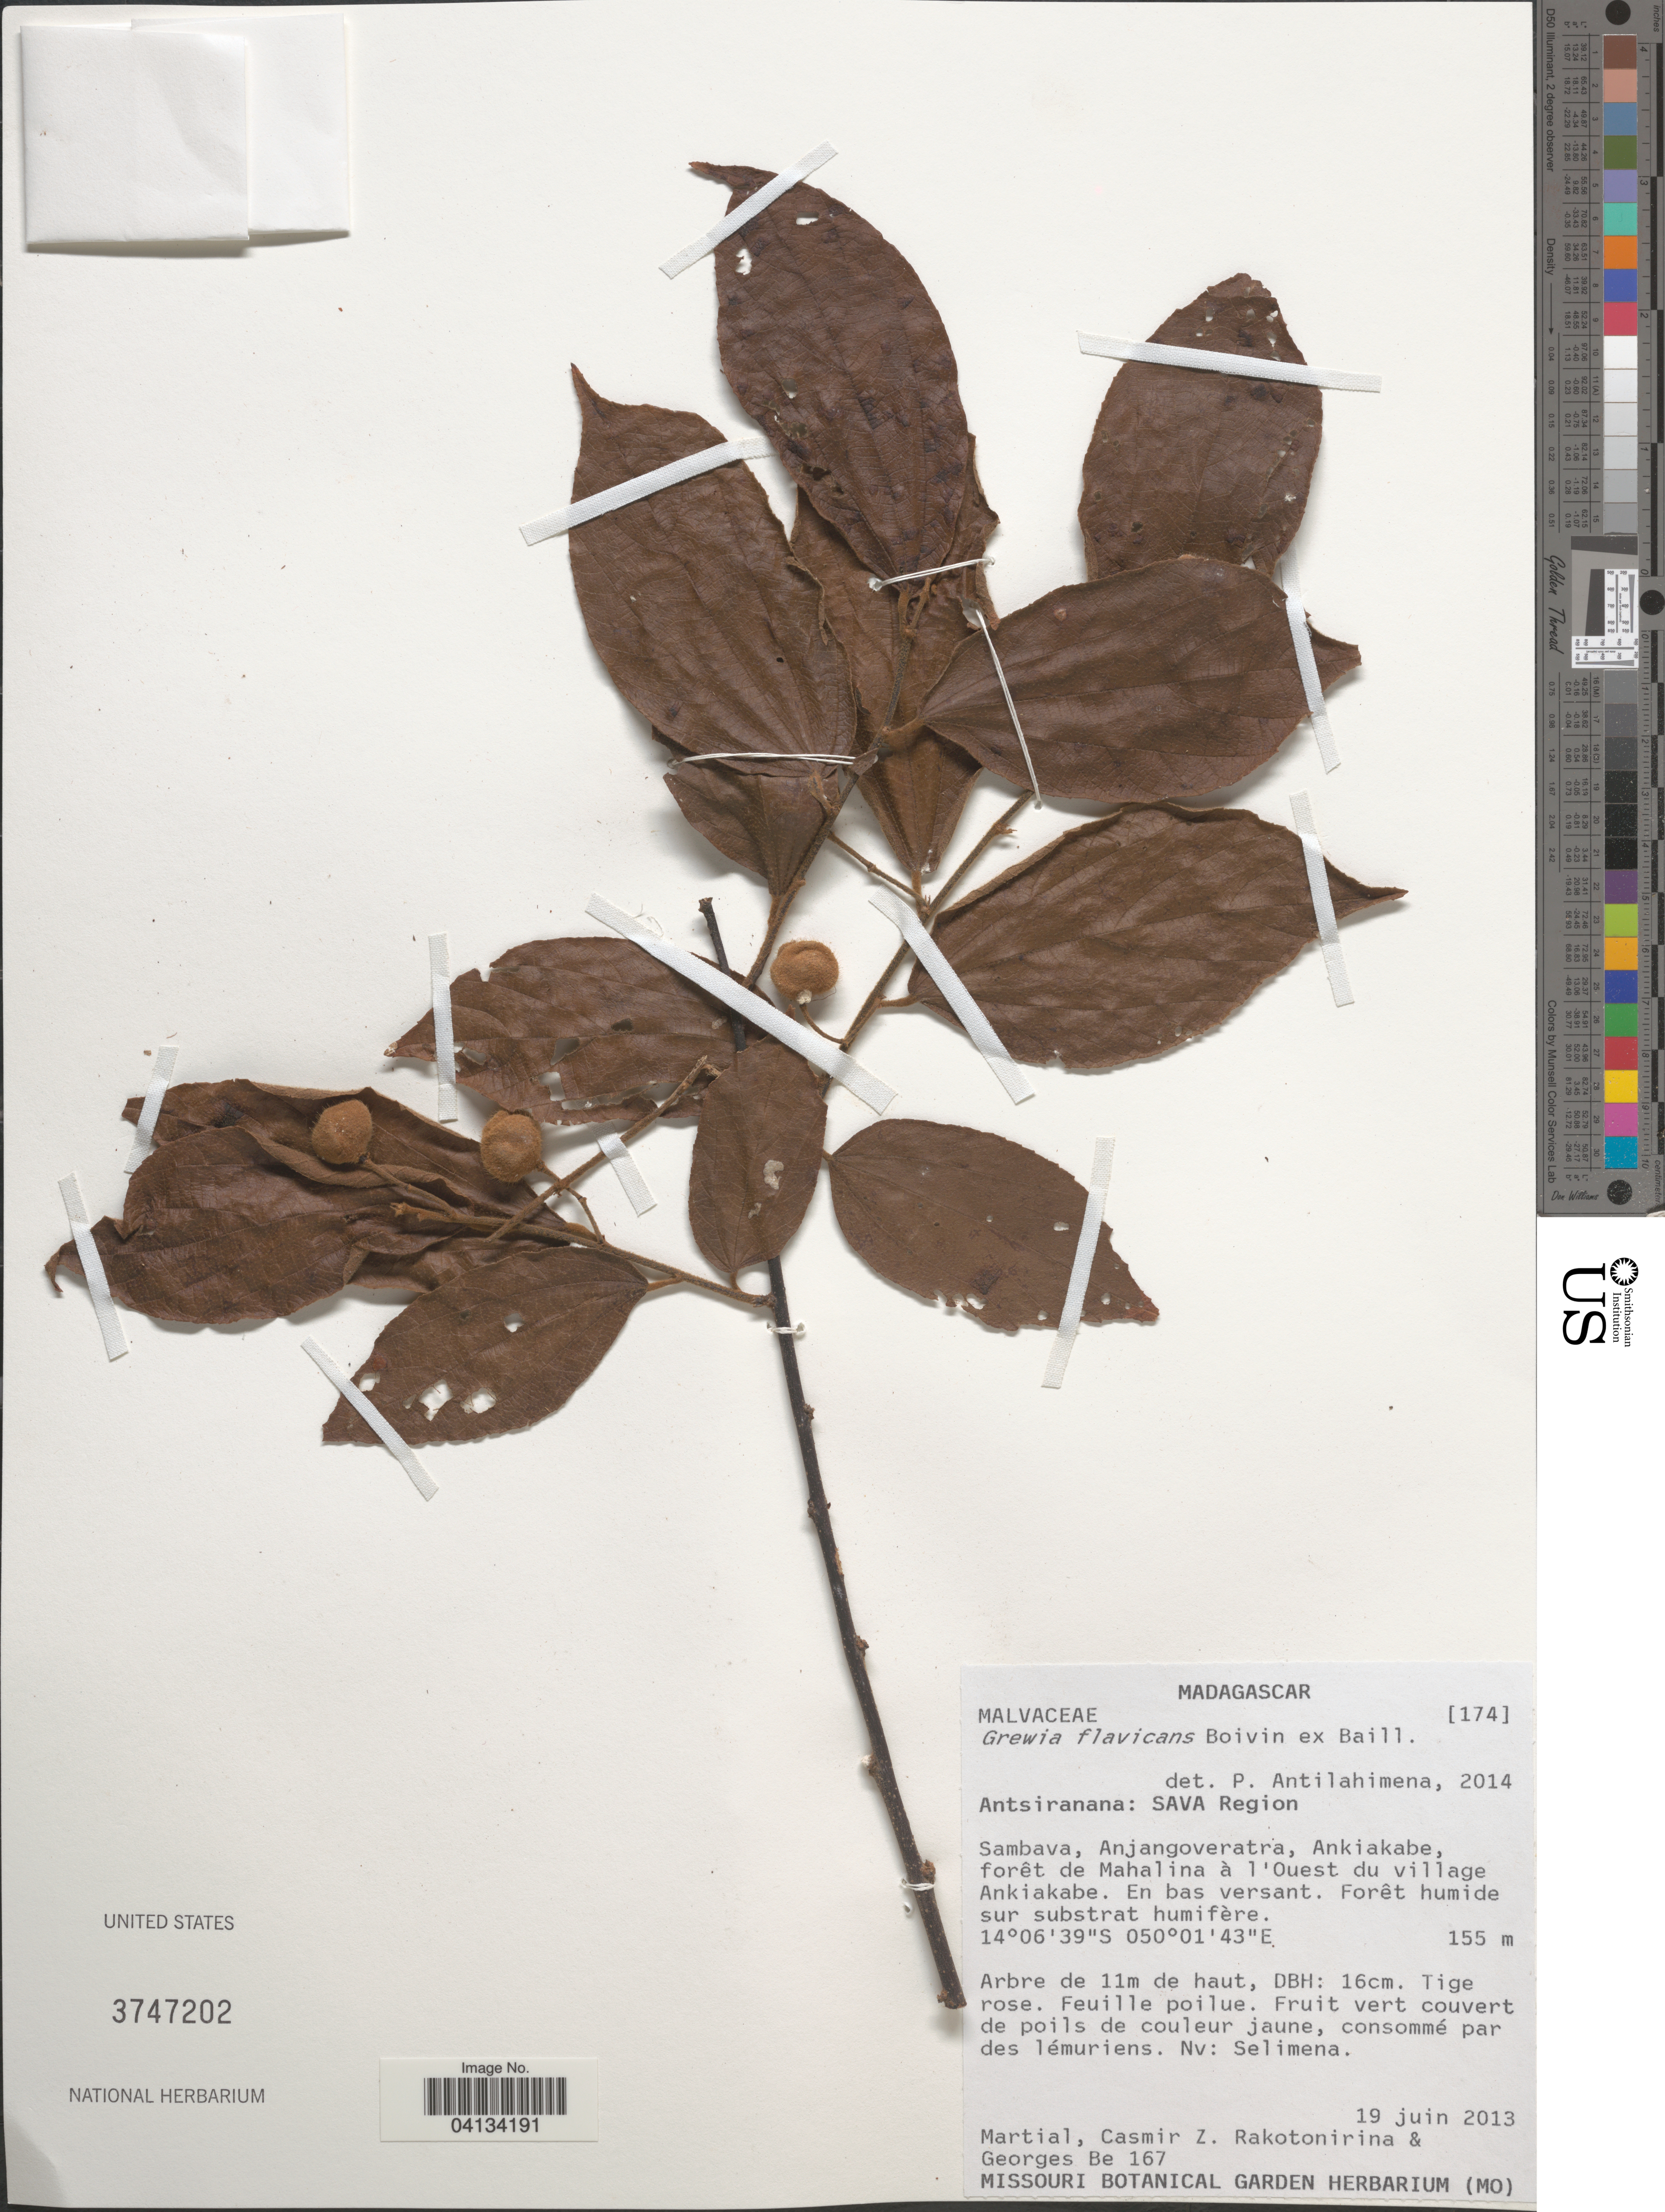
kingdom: Plantae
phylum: Tracheophyta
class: Magnoliopsida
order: Malvales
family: Malvaceae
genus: Grewia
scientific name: Grewia flavicans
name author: Boivin ex Baill.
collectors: Martial, C. Rakotonirina & G. Be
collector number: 167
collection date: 2013-06-19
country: Madagascar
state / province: Sava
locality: Sava Region: Sambava, Anjangoveratra, Ankiakabe, forêt de Mahalina à l'Ouest du village Ankiakabe.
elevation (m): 155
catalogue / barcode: US 3747202